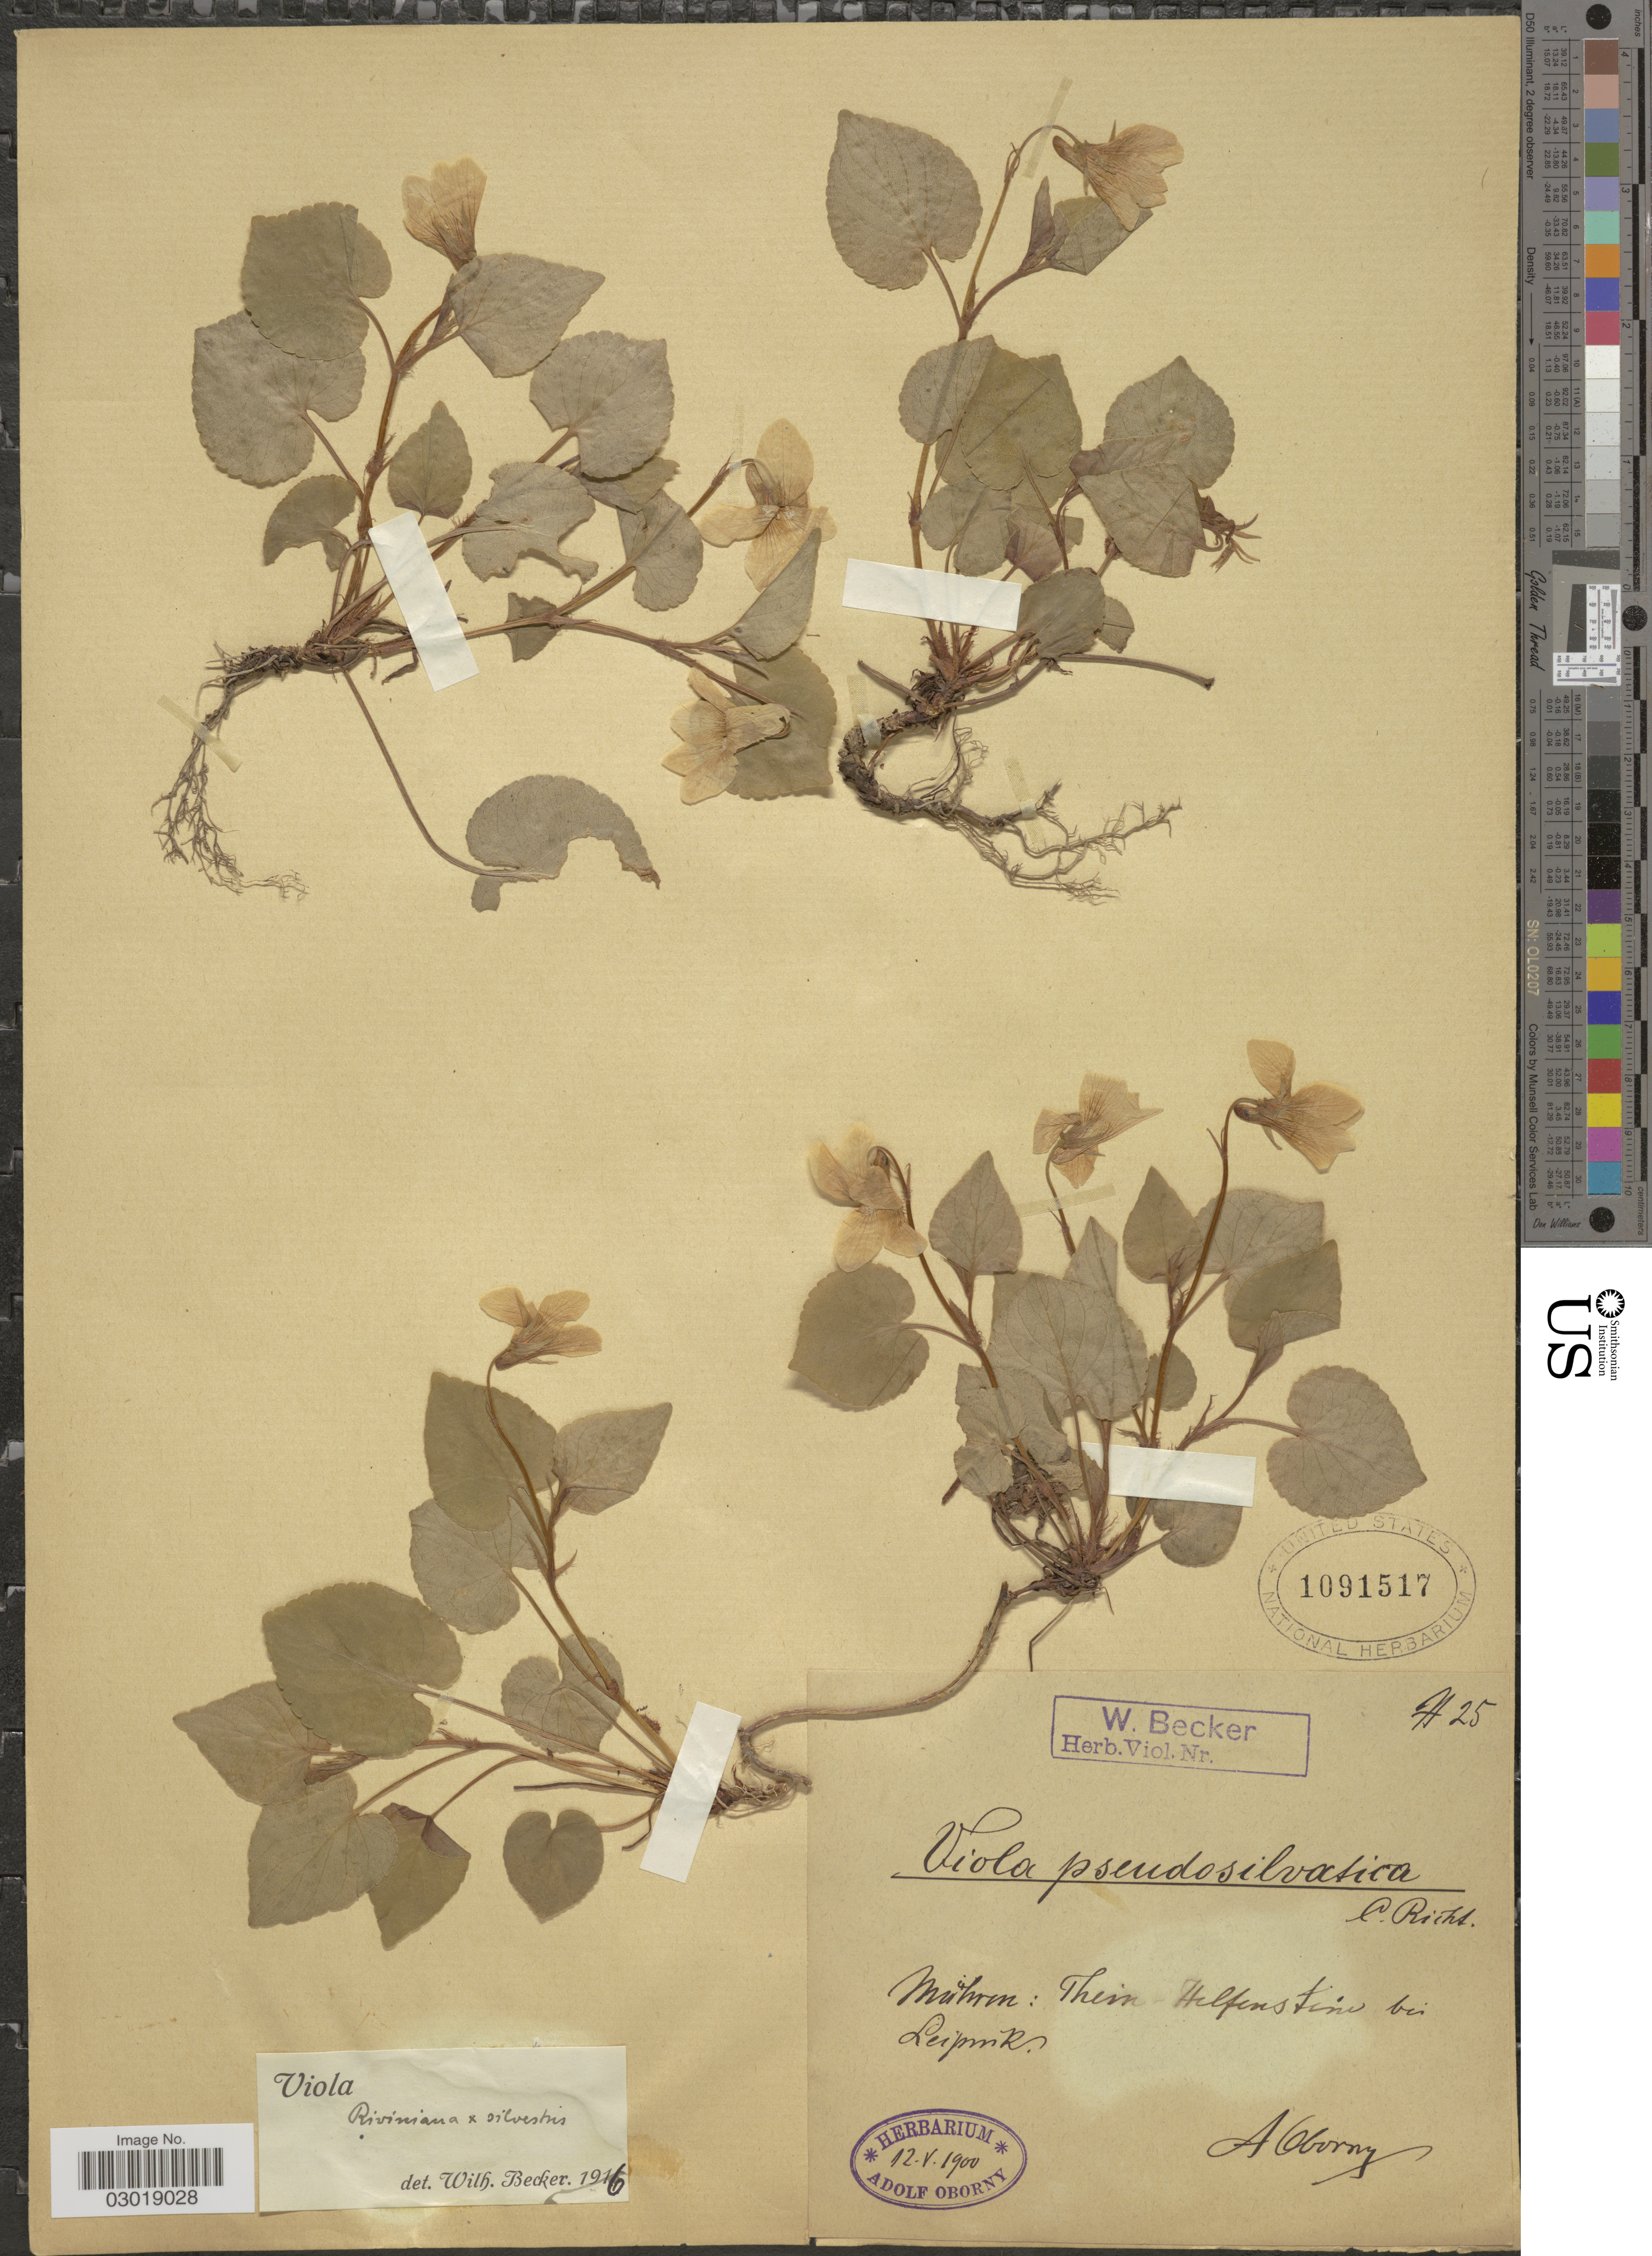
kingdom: Plantae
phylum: Tracheophyta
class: Magnoliopsida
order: Malpighiales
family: Violaceae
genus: Viola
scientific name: Viola riviniana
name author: Rchb.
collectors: A. Oborny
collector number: H25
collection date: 1900-05-12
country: Czechia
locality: Mähren: Thein-Helfenstine bei Leipnik.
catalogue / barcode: US 1091517